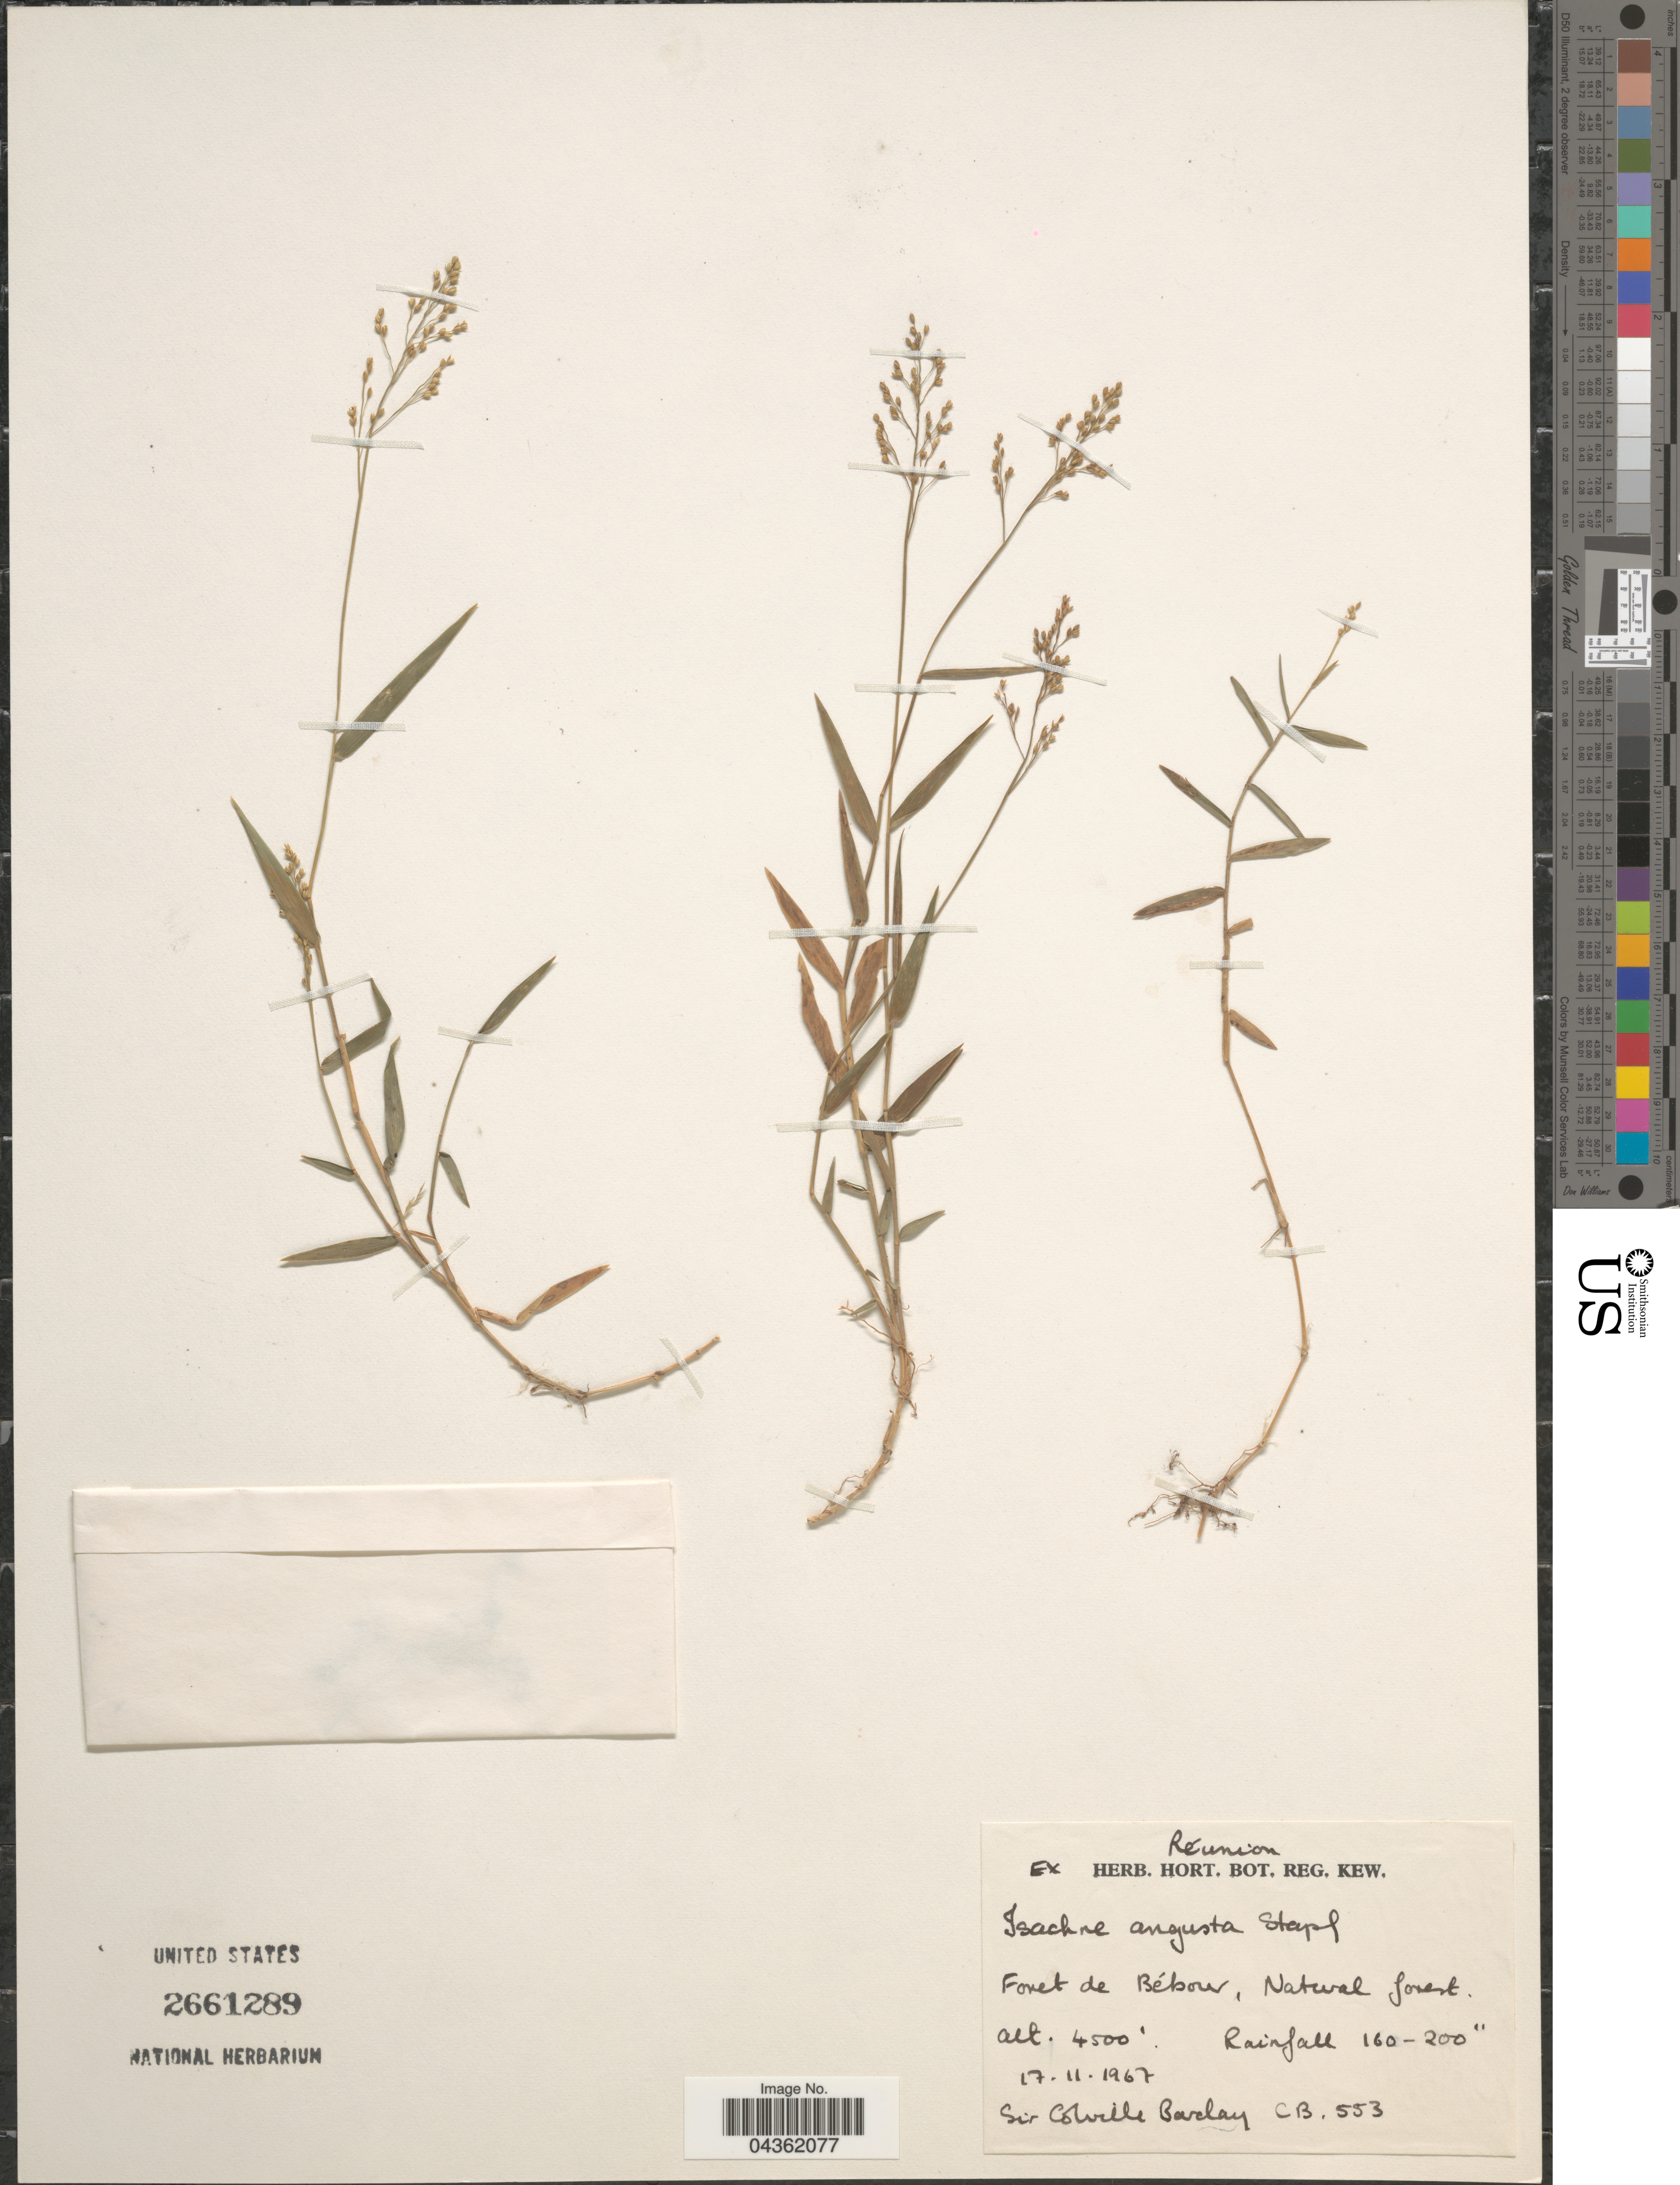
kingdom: Plantae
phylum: Tracheophyta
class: Liliopsida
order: Poales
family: Poaceae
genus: Isachne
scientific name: Isachne homonyma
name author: Veldkamp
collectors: C. Barclay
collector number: CB.553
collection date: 1967-11-17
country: Réunion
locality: Foret de Bébour, Natural forest.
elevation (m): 1372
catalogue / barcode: US 2661289